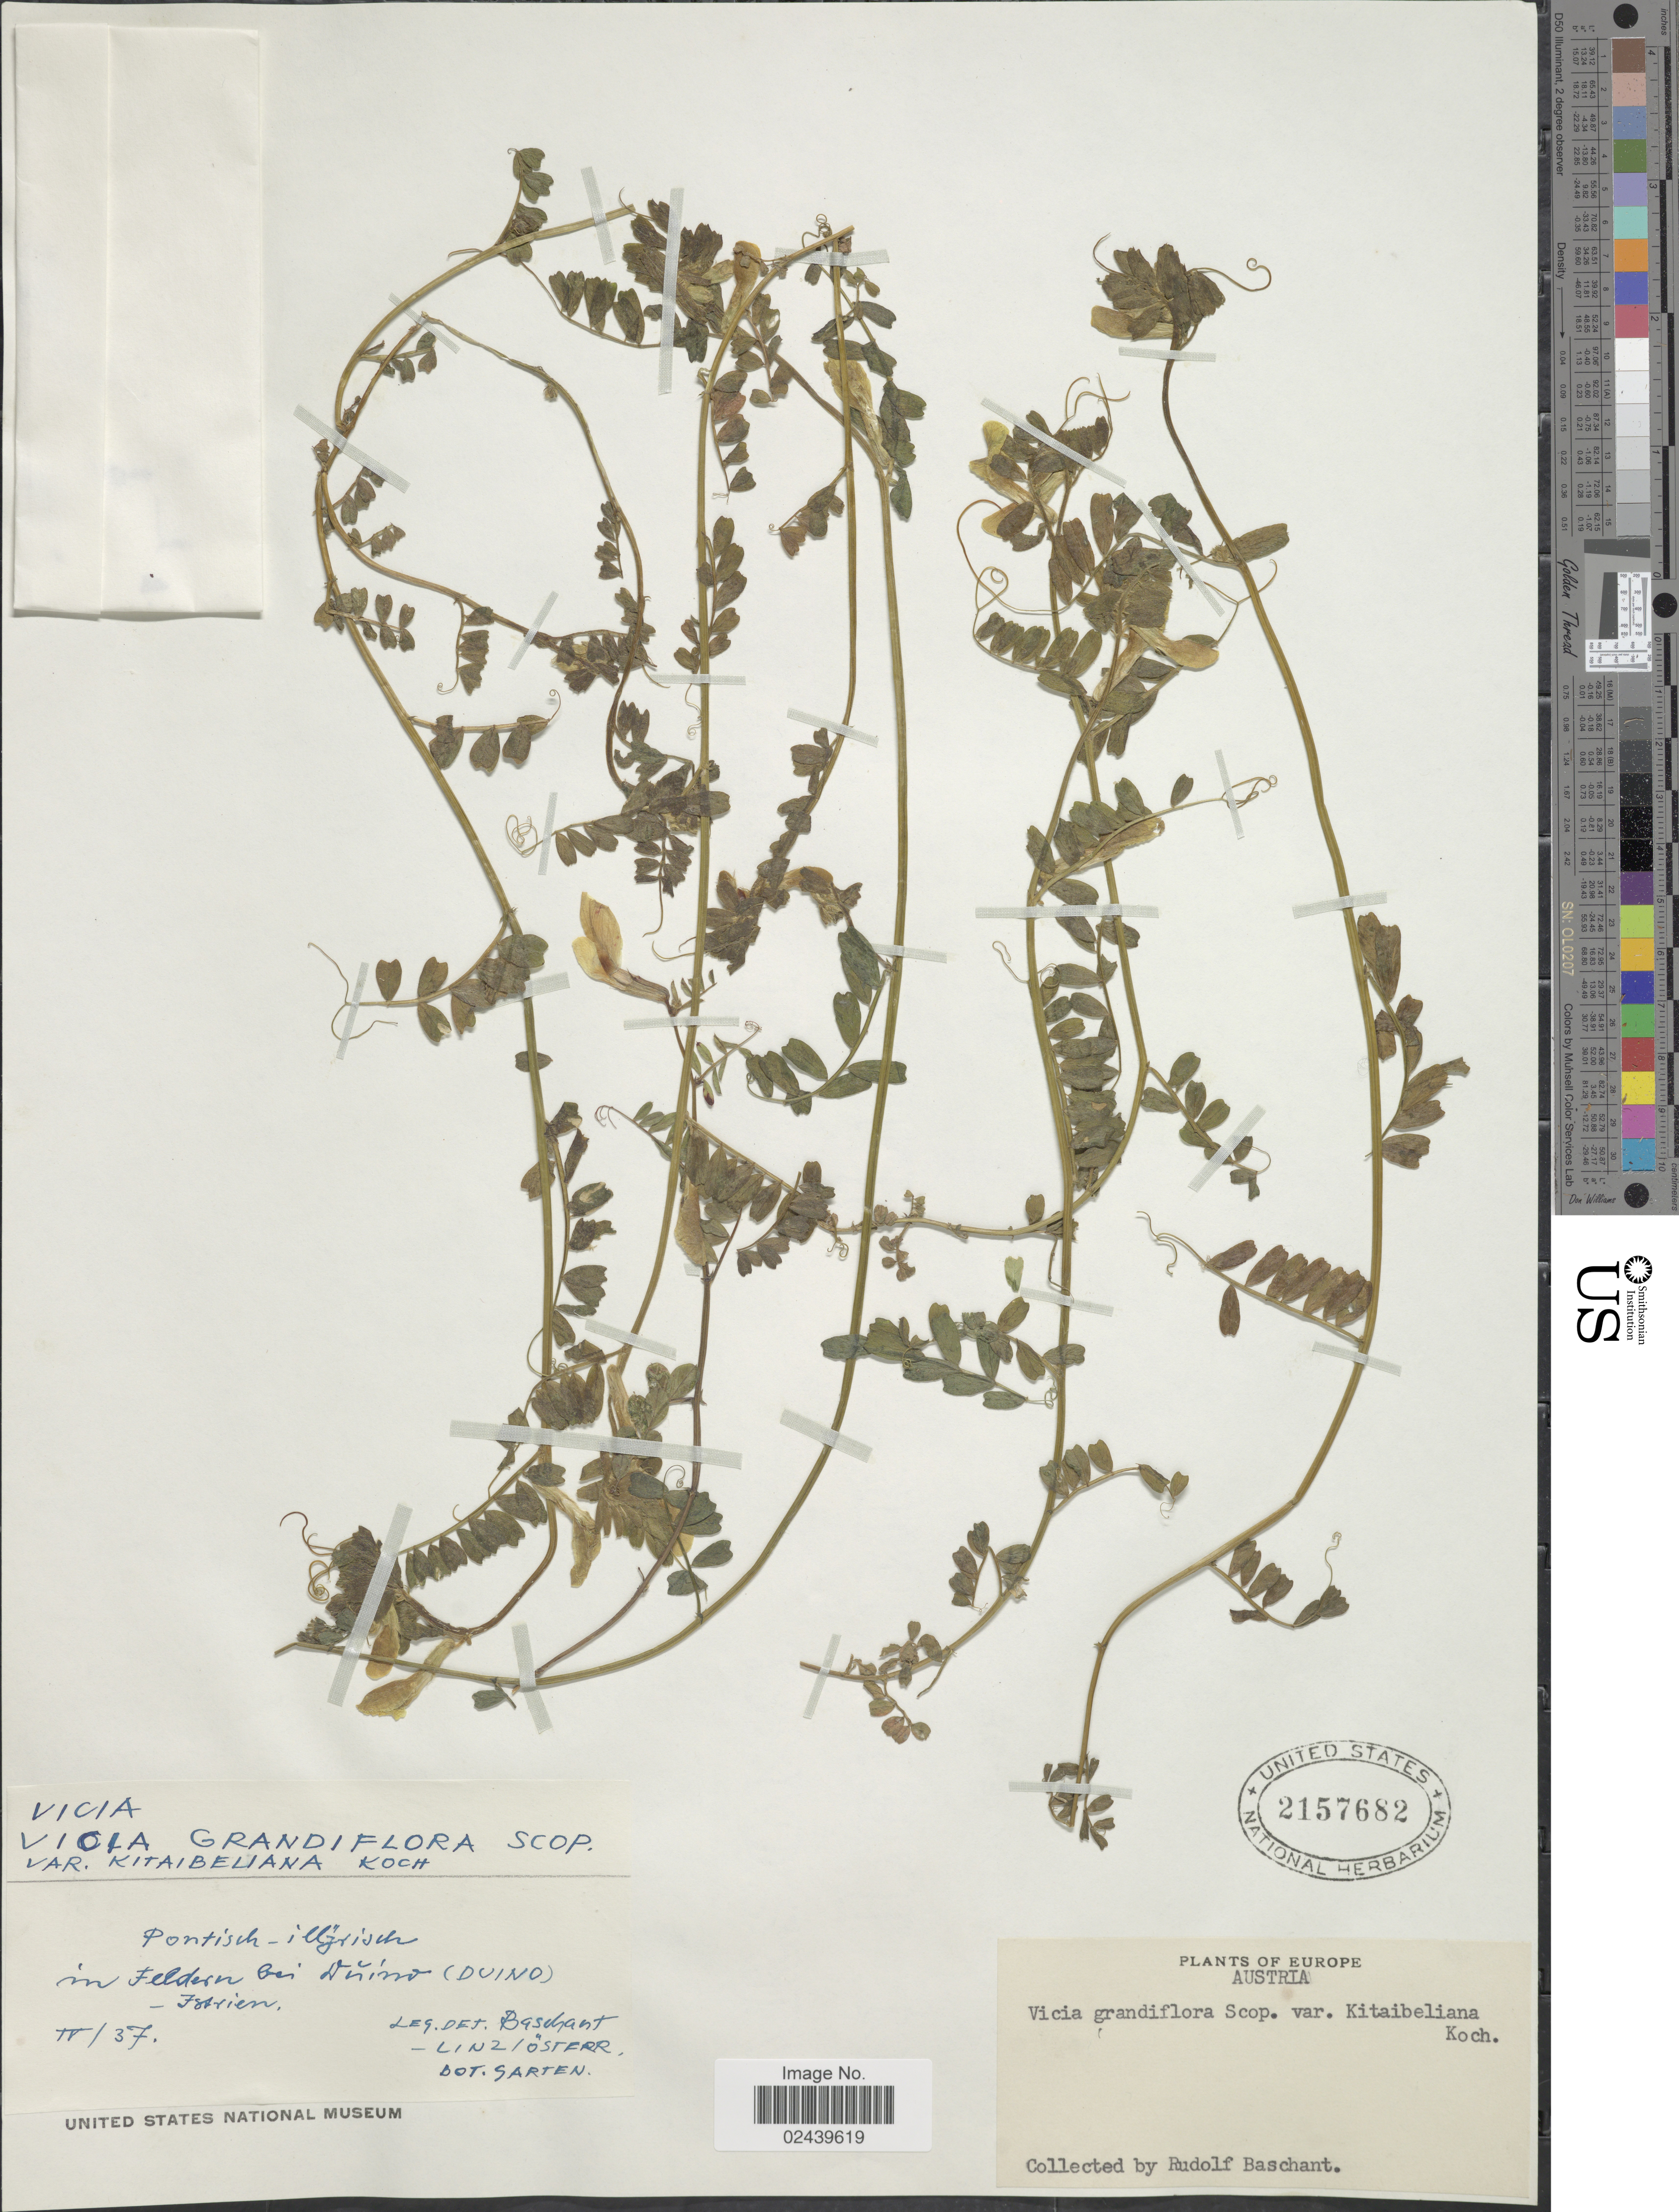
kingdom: Plantae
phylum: Tracheophyta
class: Magnoliopsida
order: Fabales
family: Fabaceae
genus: Vicia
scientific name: Vicia grandiflora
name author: Scop.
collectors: R. Baschant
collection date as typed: Transcribed d/m/y: /4/37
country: Austria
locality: Im feldern bei Dirino (Duino) -Fstien [interpreted]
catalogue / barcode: US 2157682